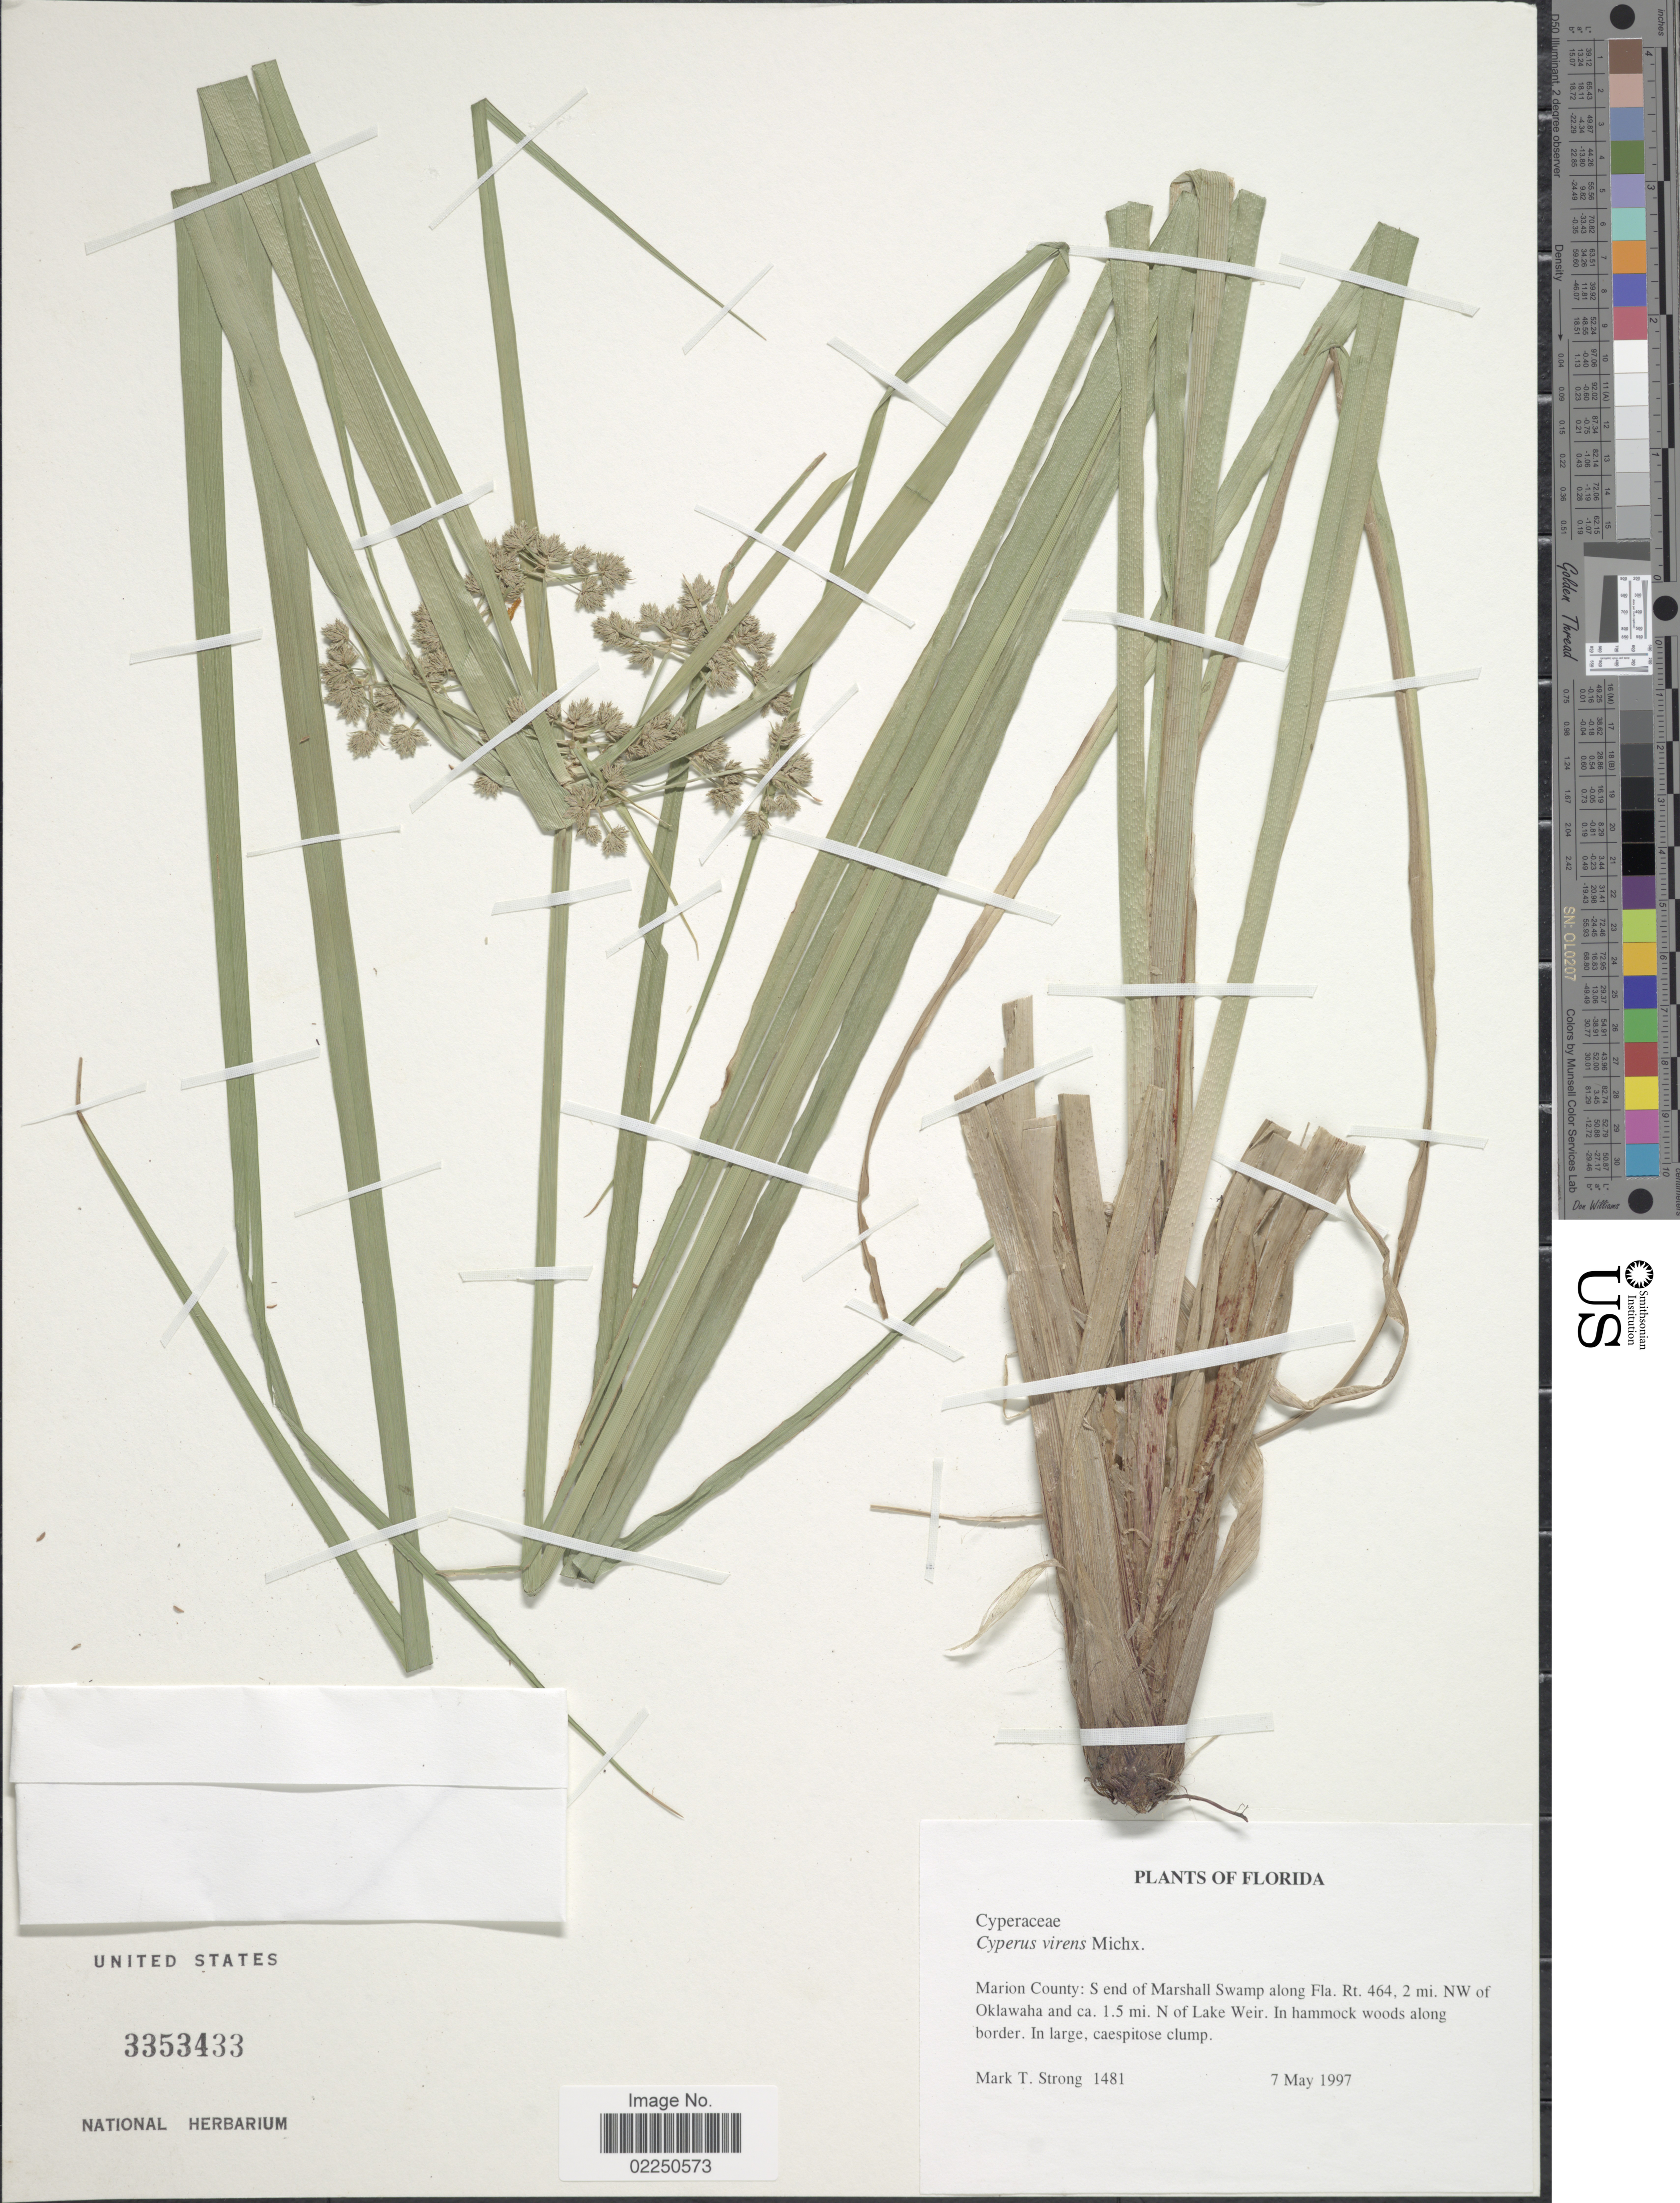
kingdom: Plantae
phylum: Tracheophyta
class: Liliopsida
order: Poales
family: Cyperaceae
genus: Cyperus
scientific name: Cyperus virens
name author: Michx.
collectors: M. T. Strong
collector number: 1481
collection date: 1997-05-07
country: United States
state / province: Florida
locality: Marion County: S end of Marshall Swamp along Fla. Rt 464, 2 mi. NW of Oklawaha and ca. 1.5 mi. N of Lake Weir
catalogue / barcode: US 3353433